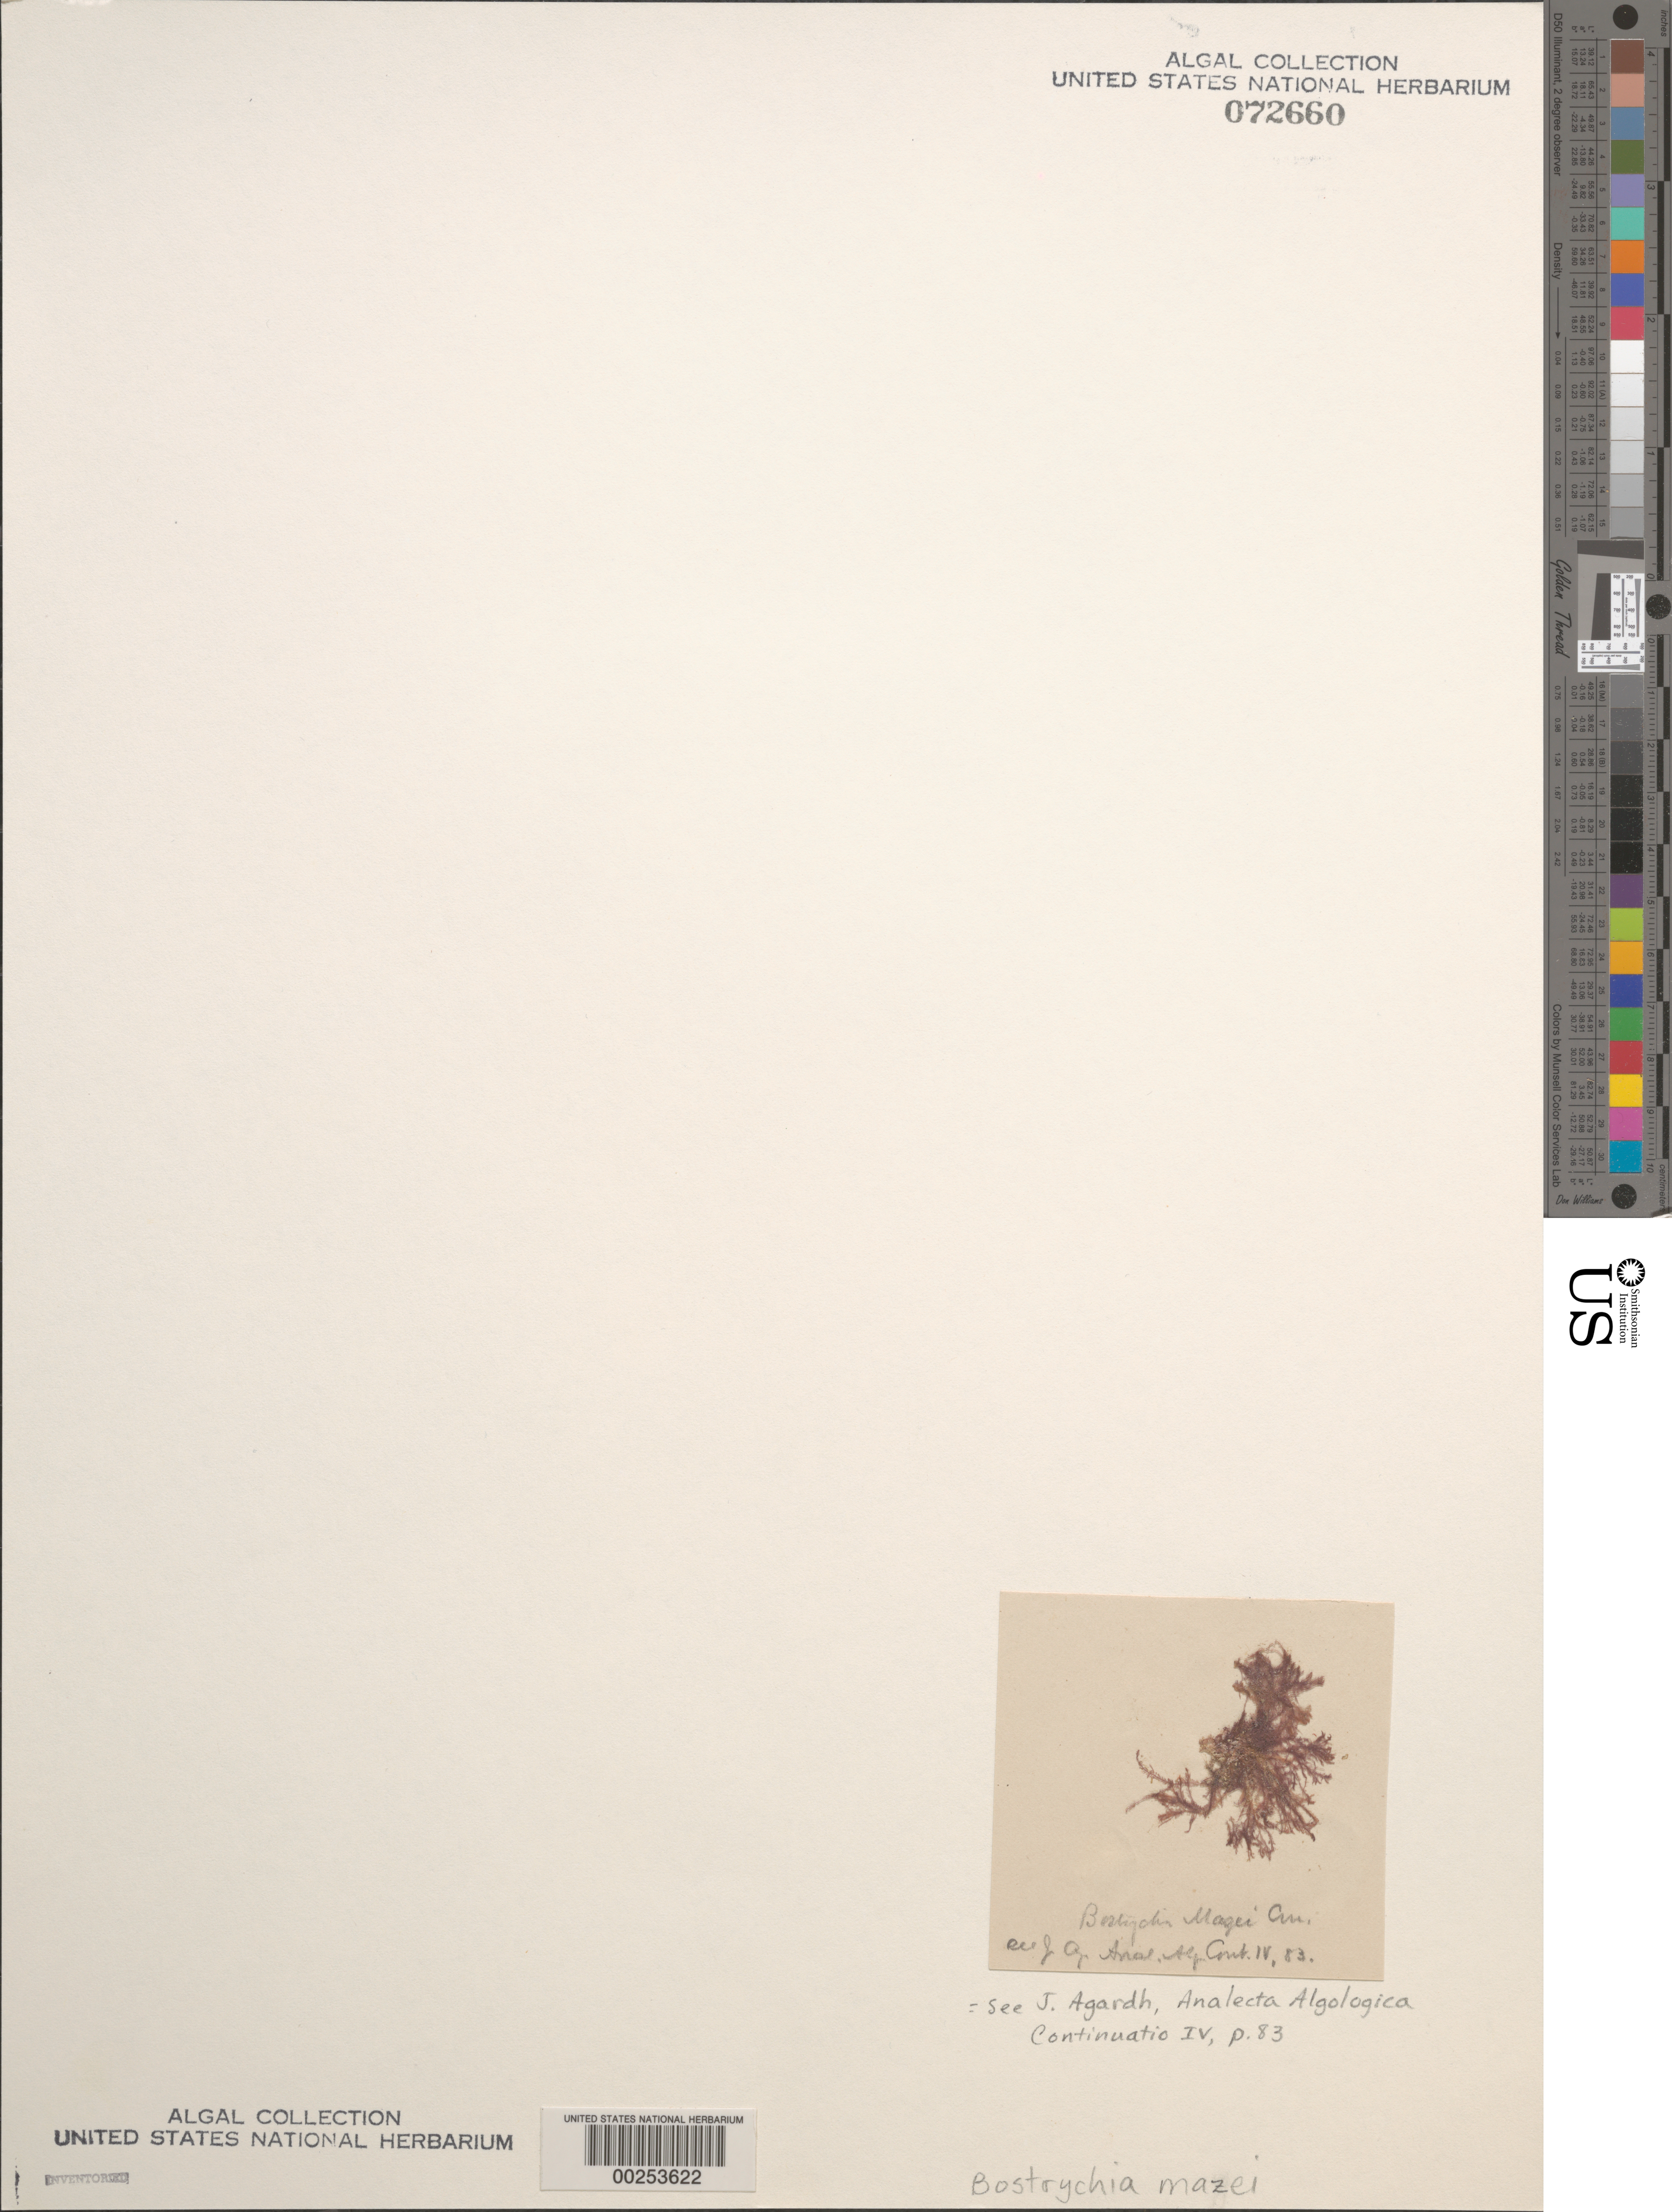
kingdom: Plantae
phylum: Rhodophyta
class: Florideophyceae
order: Ceramiales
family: Rhodomelaceae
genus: Bostrychia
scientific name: Bostrychia tenella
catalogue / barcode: US 72660